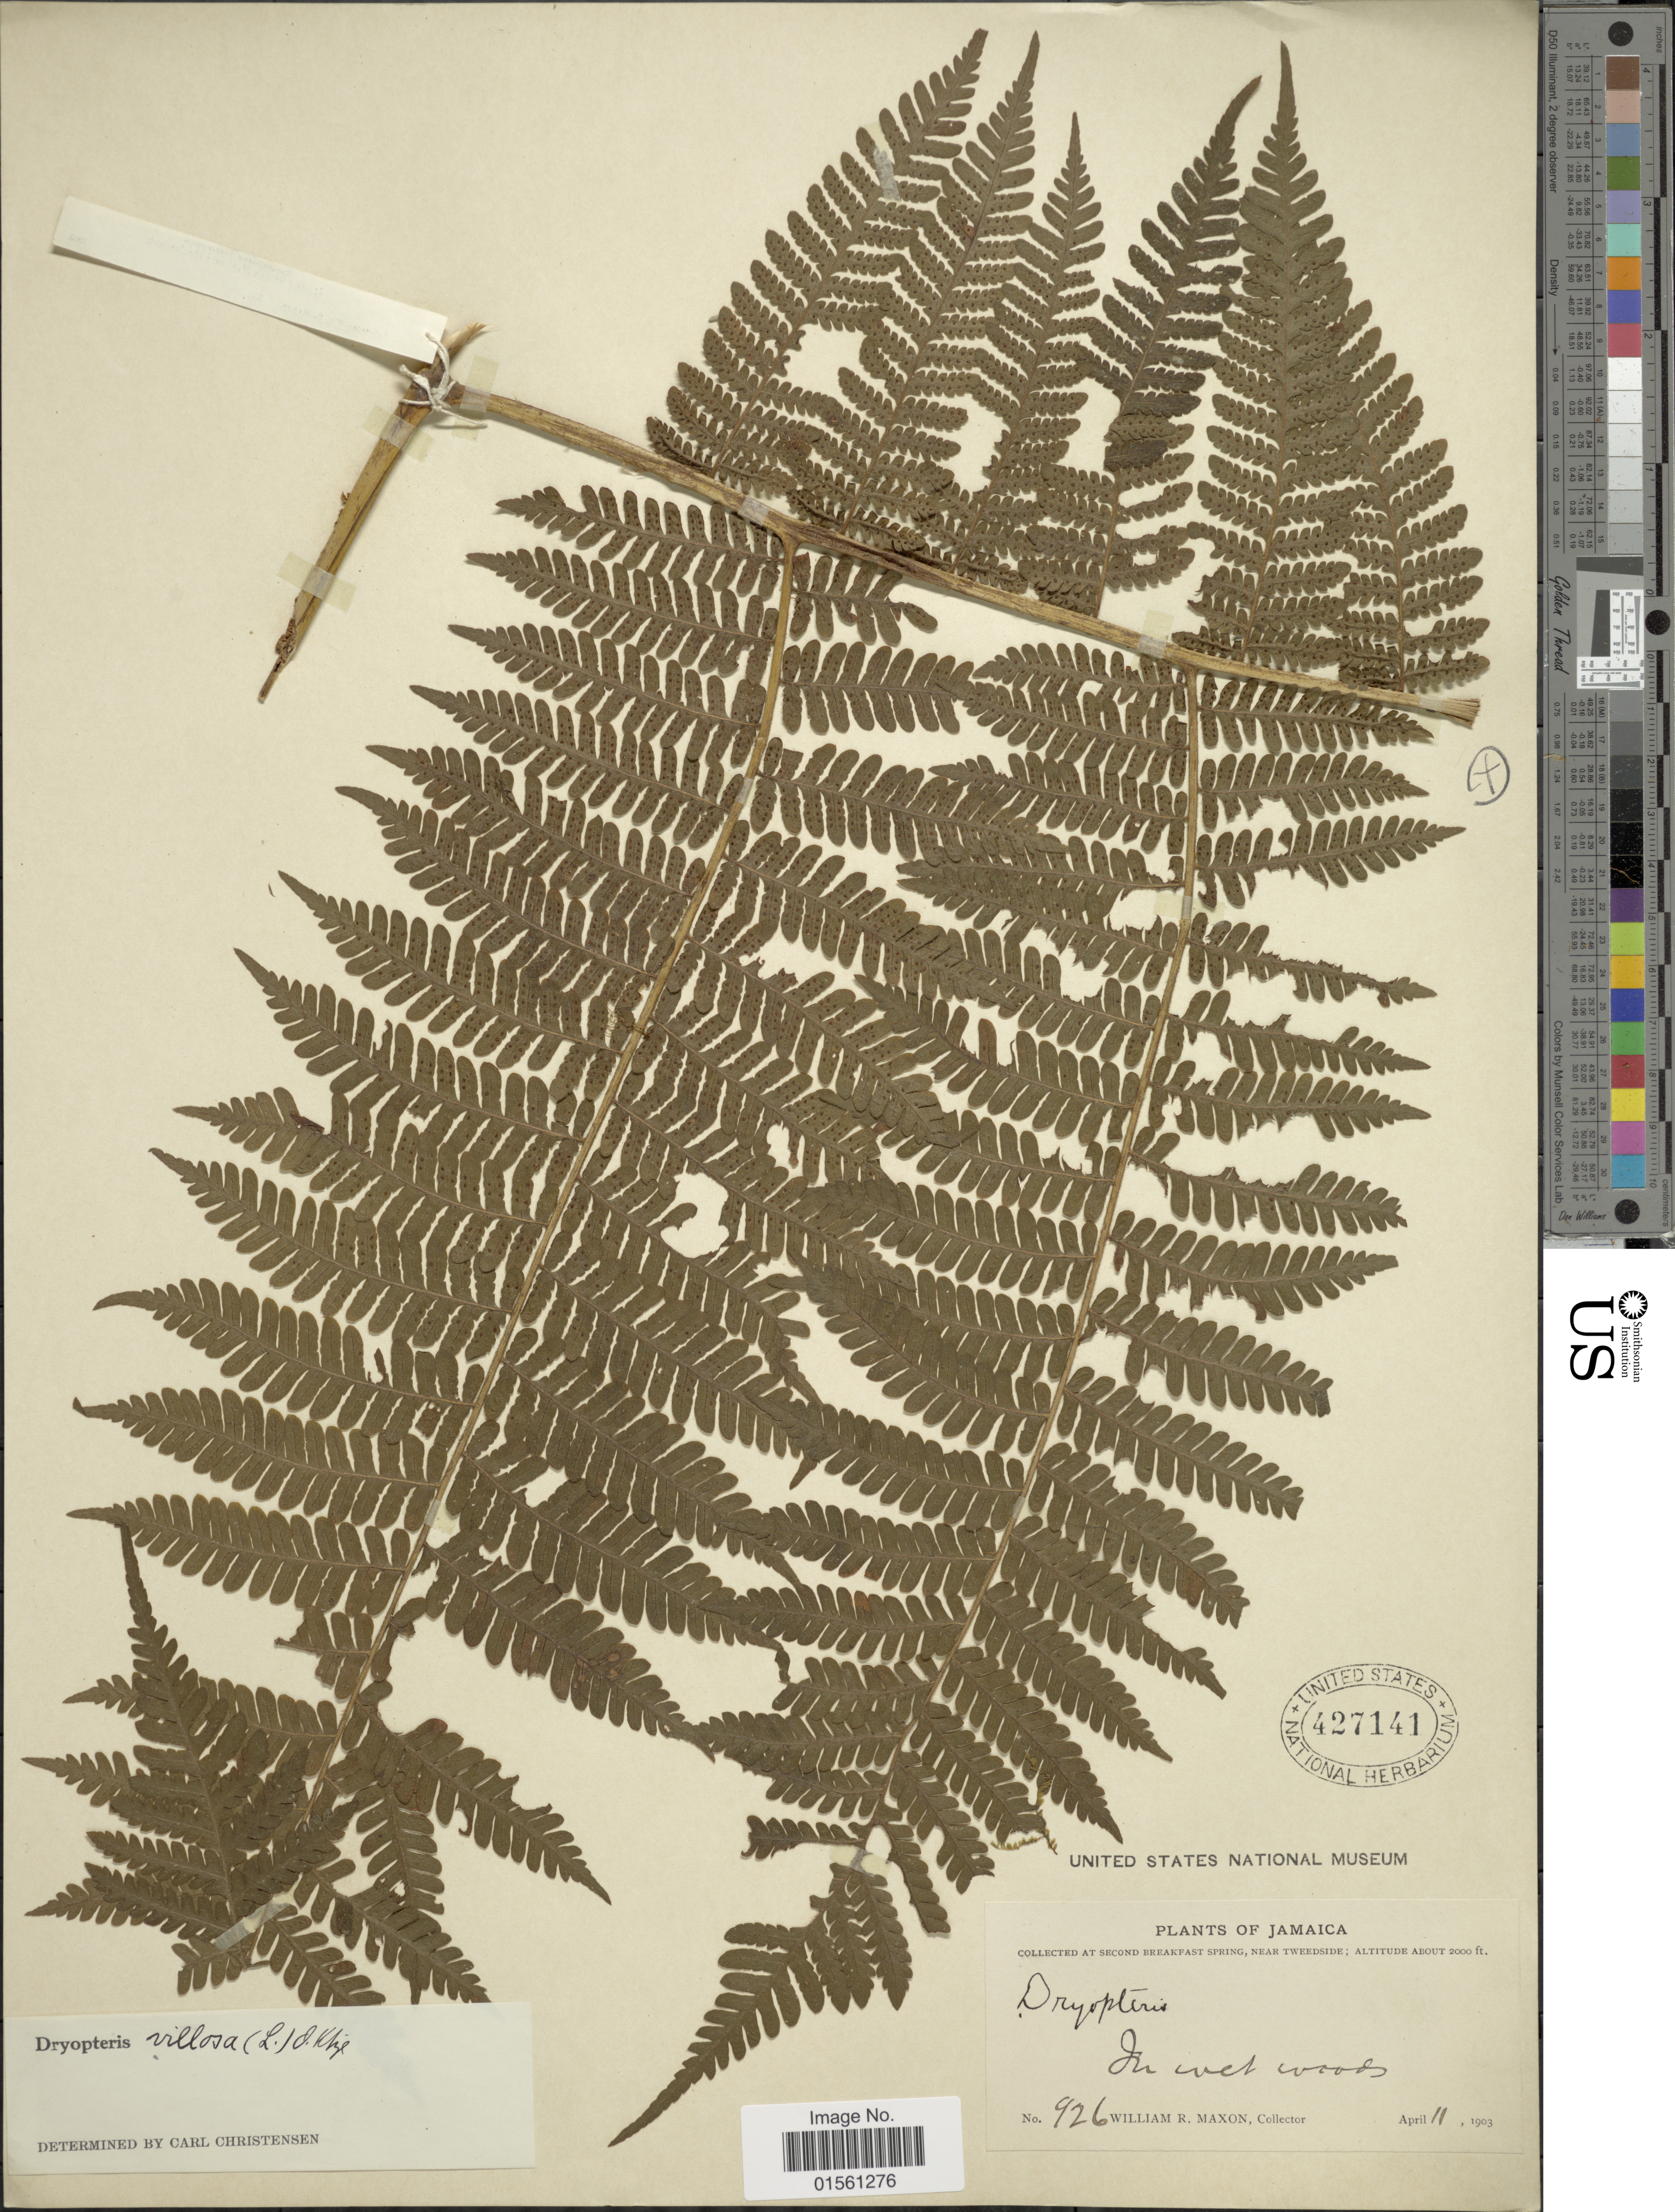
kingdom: Plantae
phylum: Tracheophyta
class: Polypodiopsida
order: Polypodiales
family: Dryopteridaceae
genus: Megalastrum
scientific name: Megalastrum villosum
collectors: W. R. Maxon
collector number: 926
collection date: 1903-04-11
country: Jamaica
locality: At second Breakfast Spring, near Tweedside.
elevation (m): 610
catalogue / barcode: US 427141